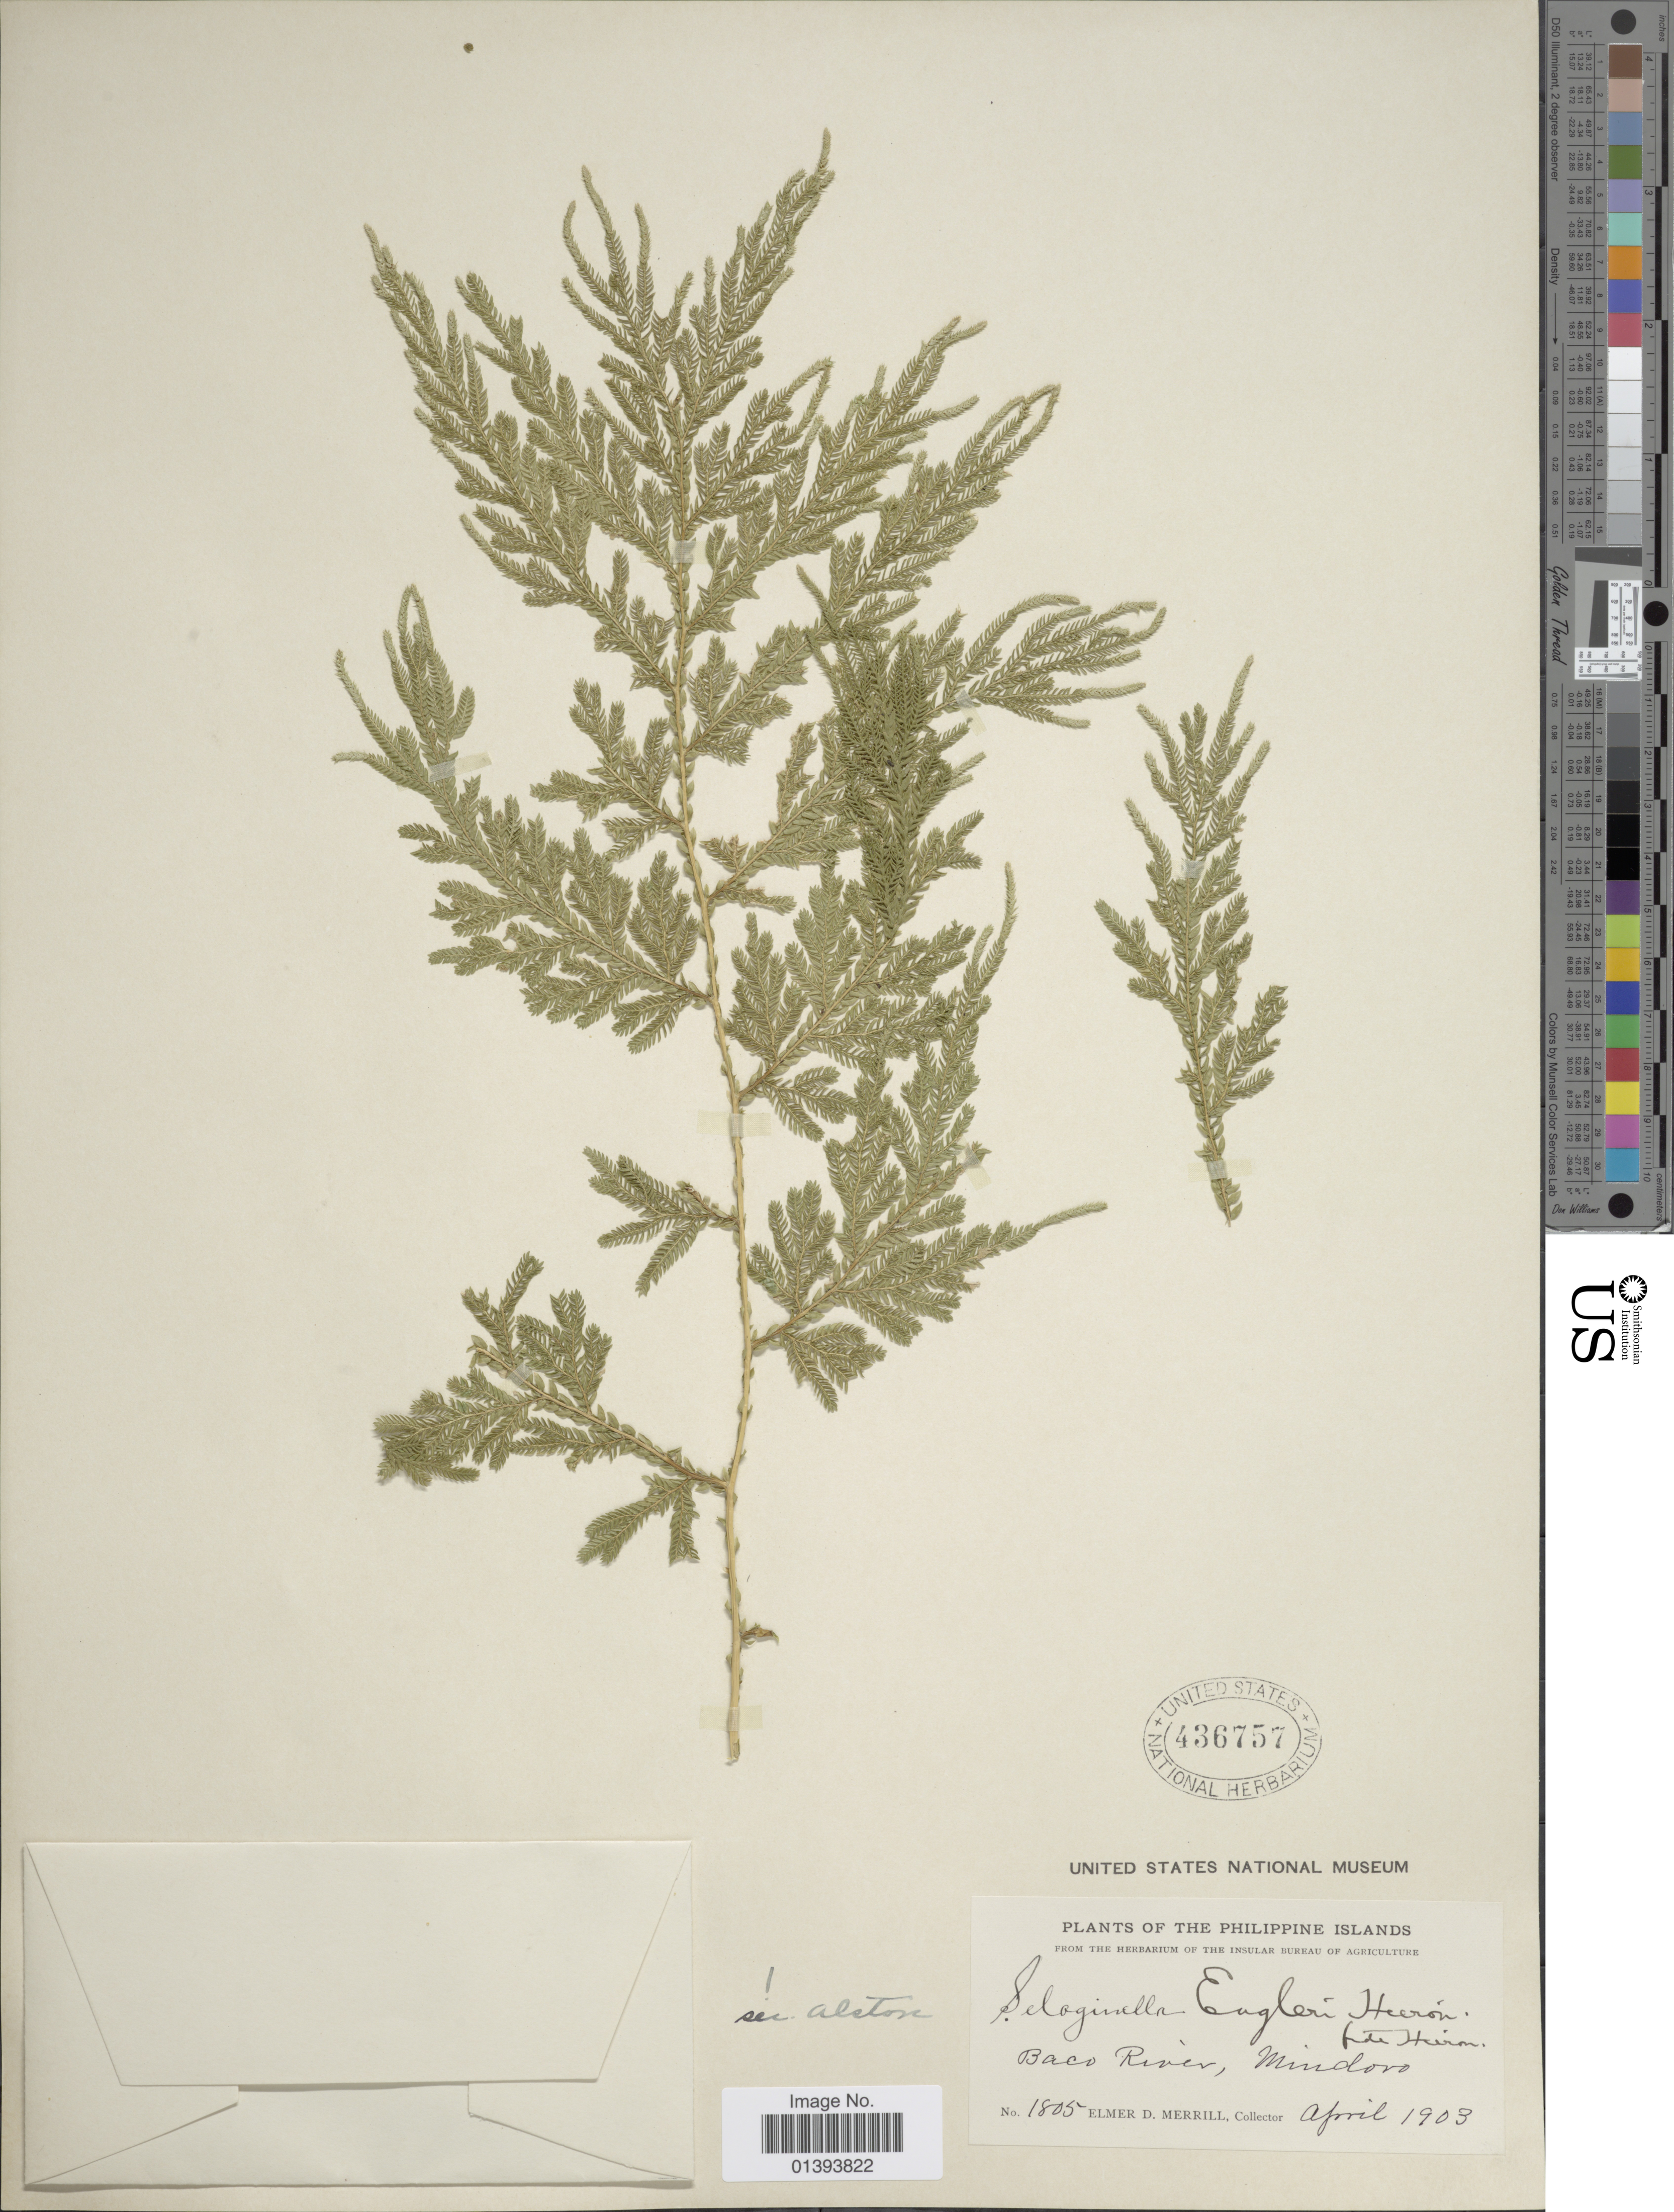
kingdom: Plantae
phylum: Tracheophyta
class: Lycopodiopsida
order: Selaginellales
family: Selaginellaceae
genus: Selaginella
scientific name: Selaginella engleri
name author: Hieron.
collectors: E. D. Merrill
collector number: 1805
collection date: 1903-04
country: Philippines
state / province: Mimaropa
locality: Baco river, Mindoro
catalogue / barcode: US 436757